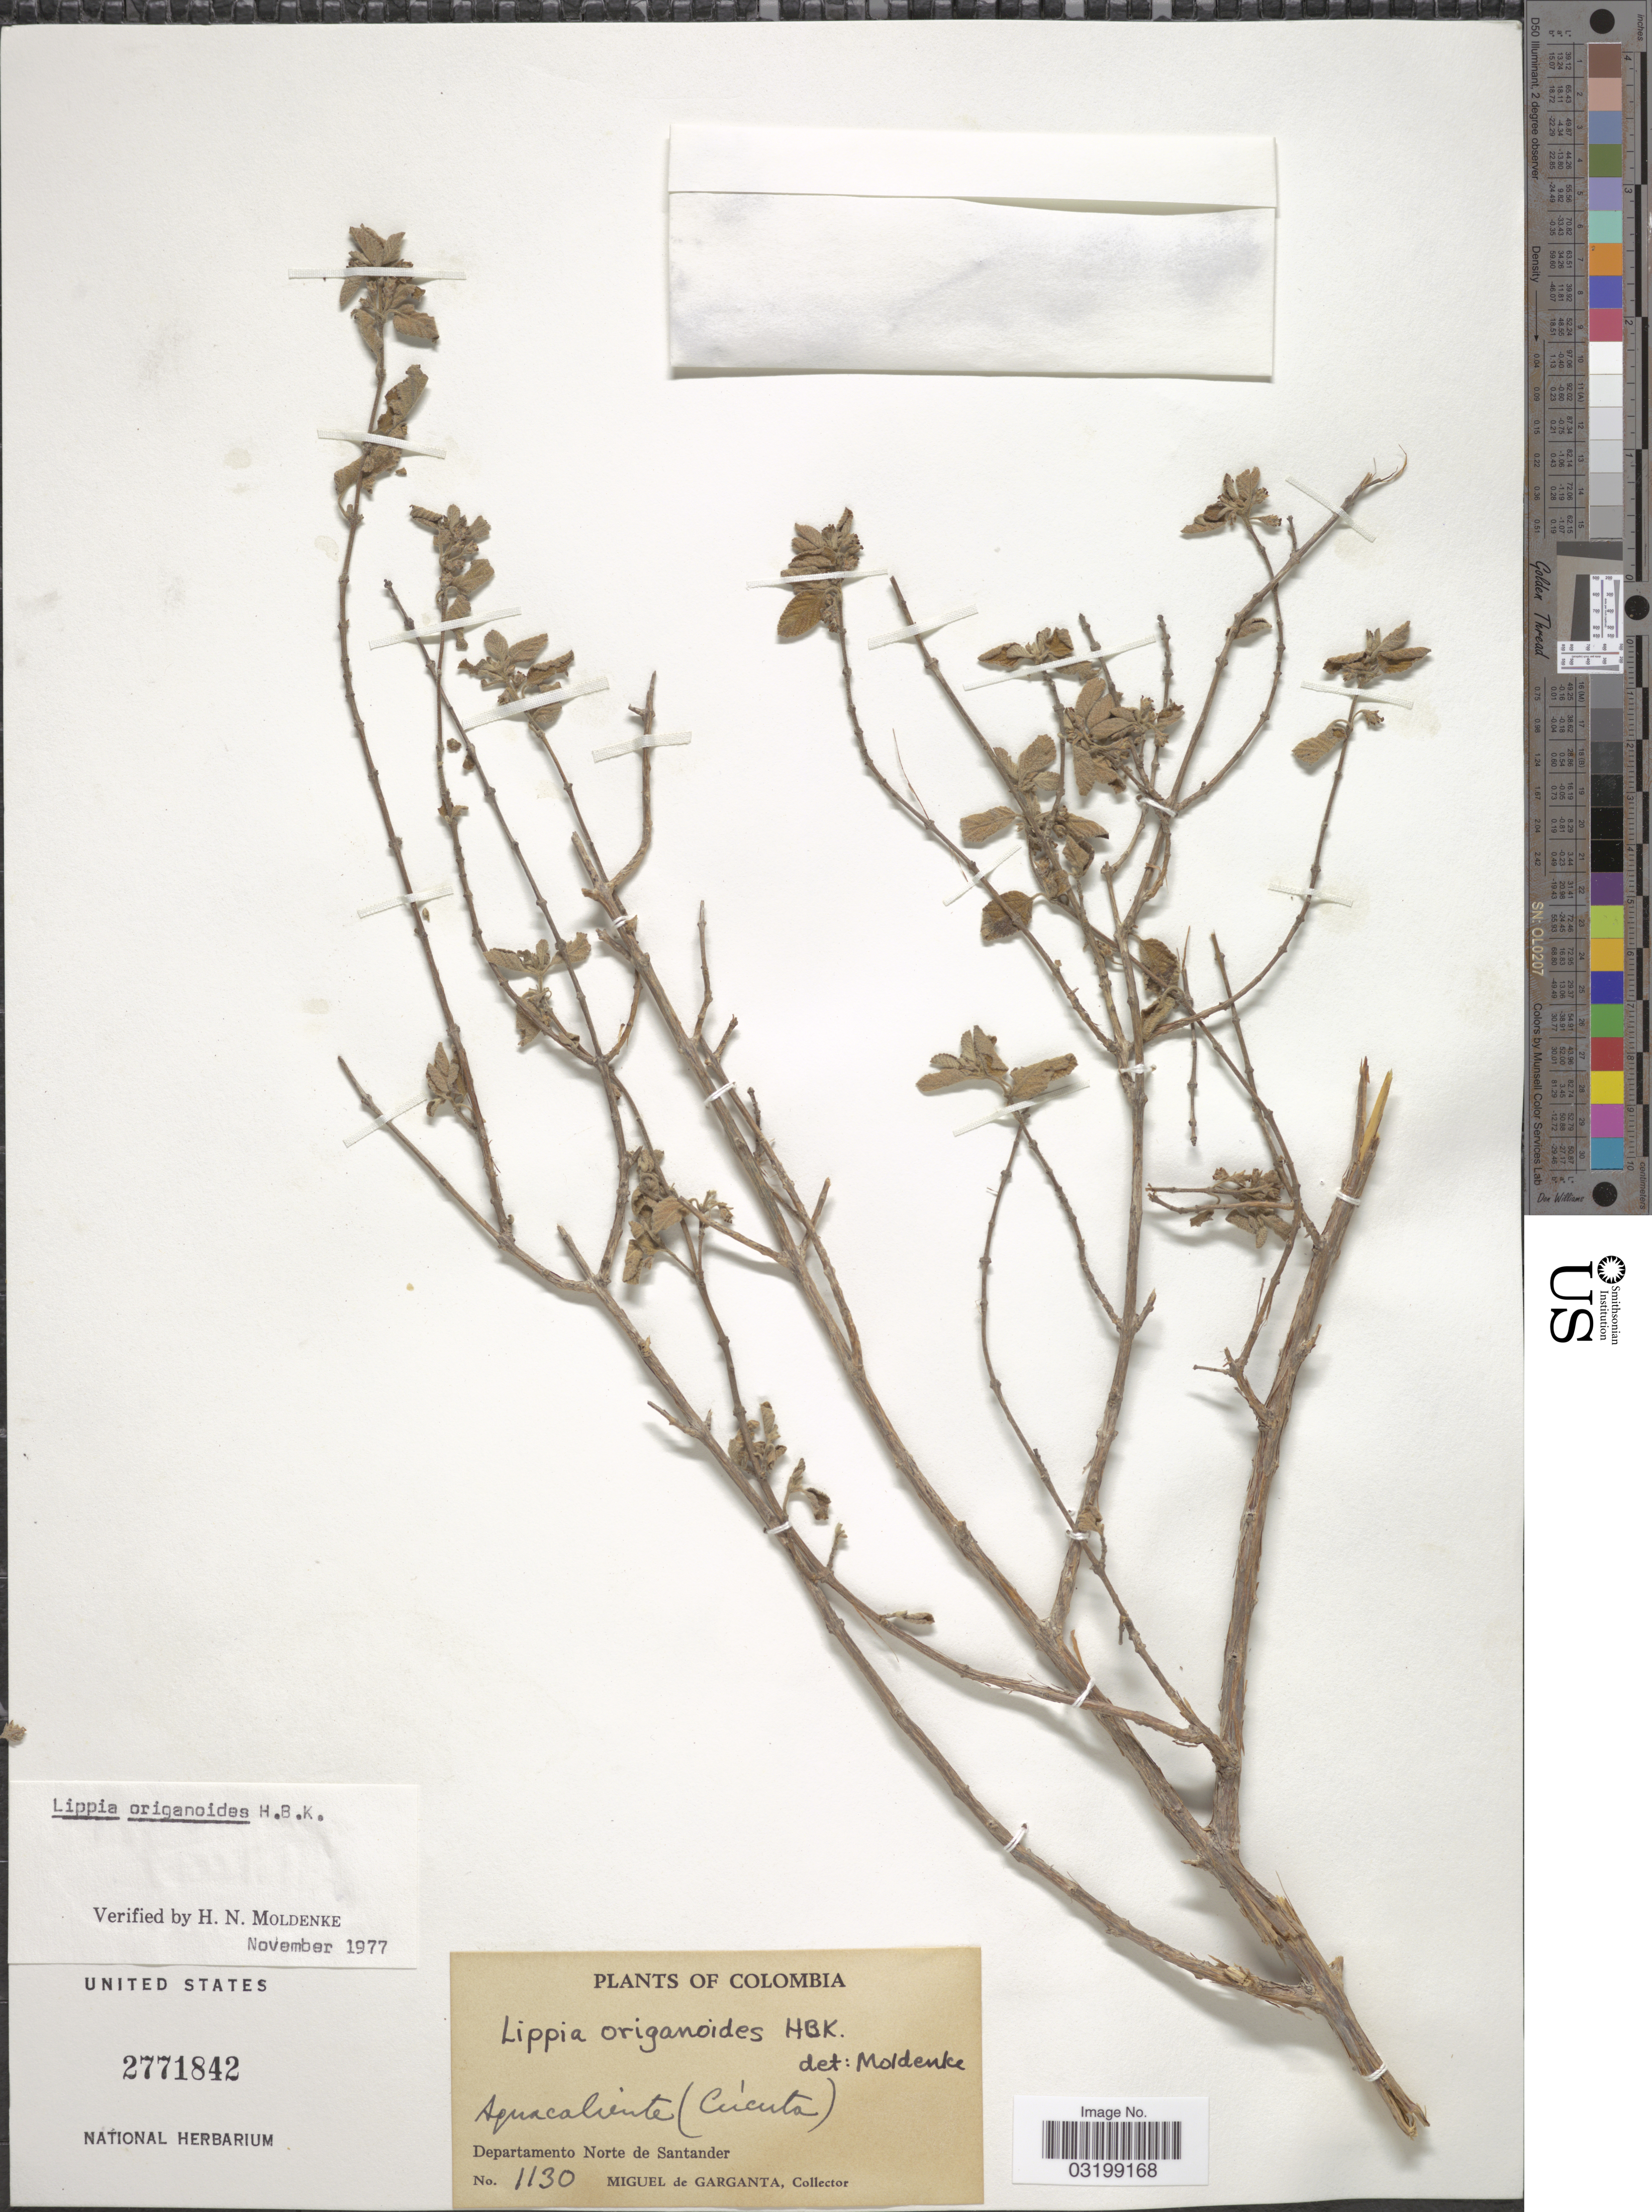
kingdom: Plantae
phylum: Tracheophyta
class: Magnoliopsida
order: Lamiales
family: Verbenaceae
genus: Lippia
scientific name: Lippia origanoides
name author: Kunth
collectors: M. Garganta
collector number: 1130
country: Colombia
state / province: Norte de Santander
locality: Aquacaliente (Cùcuta). Departamento Norte de Santander.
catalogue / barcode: US 2771842